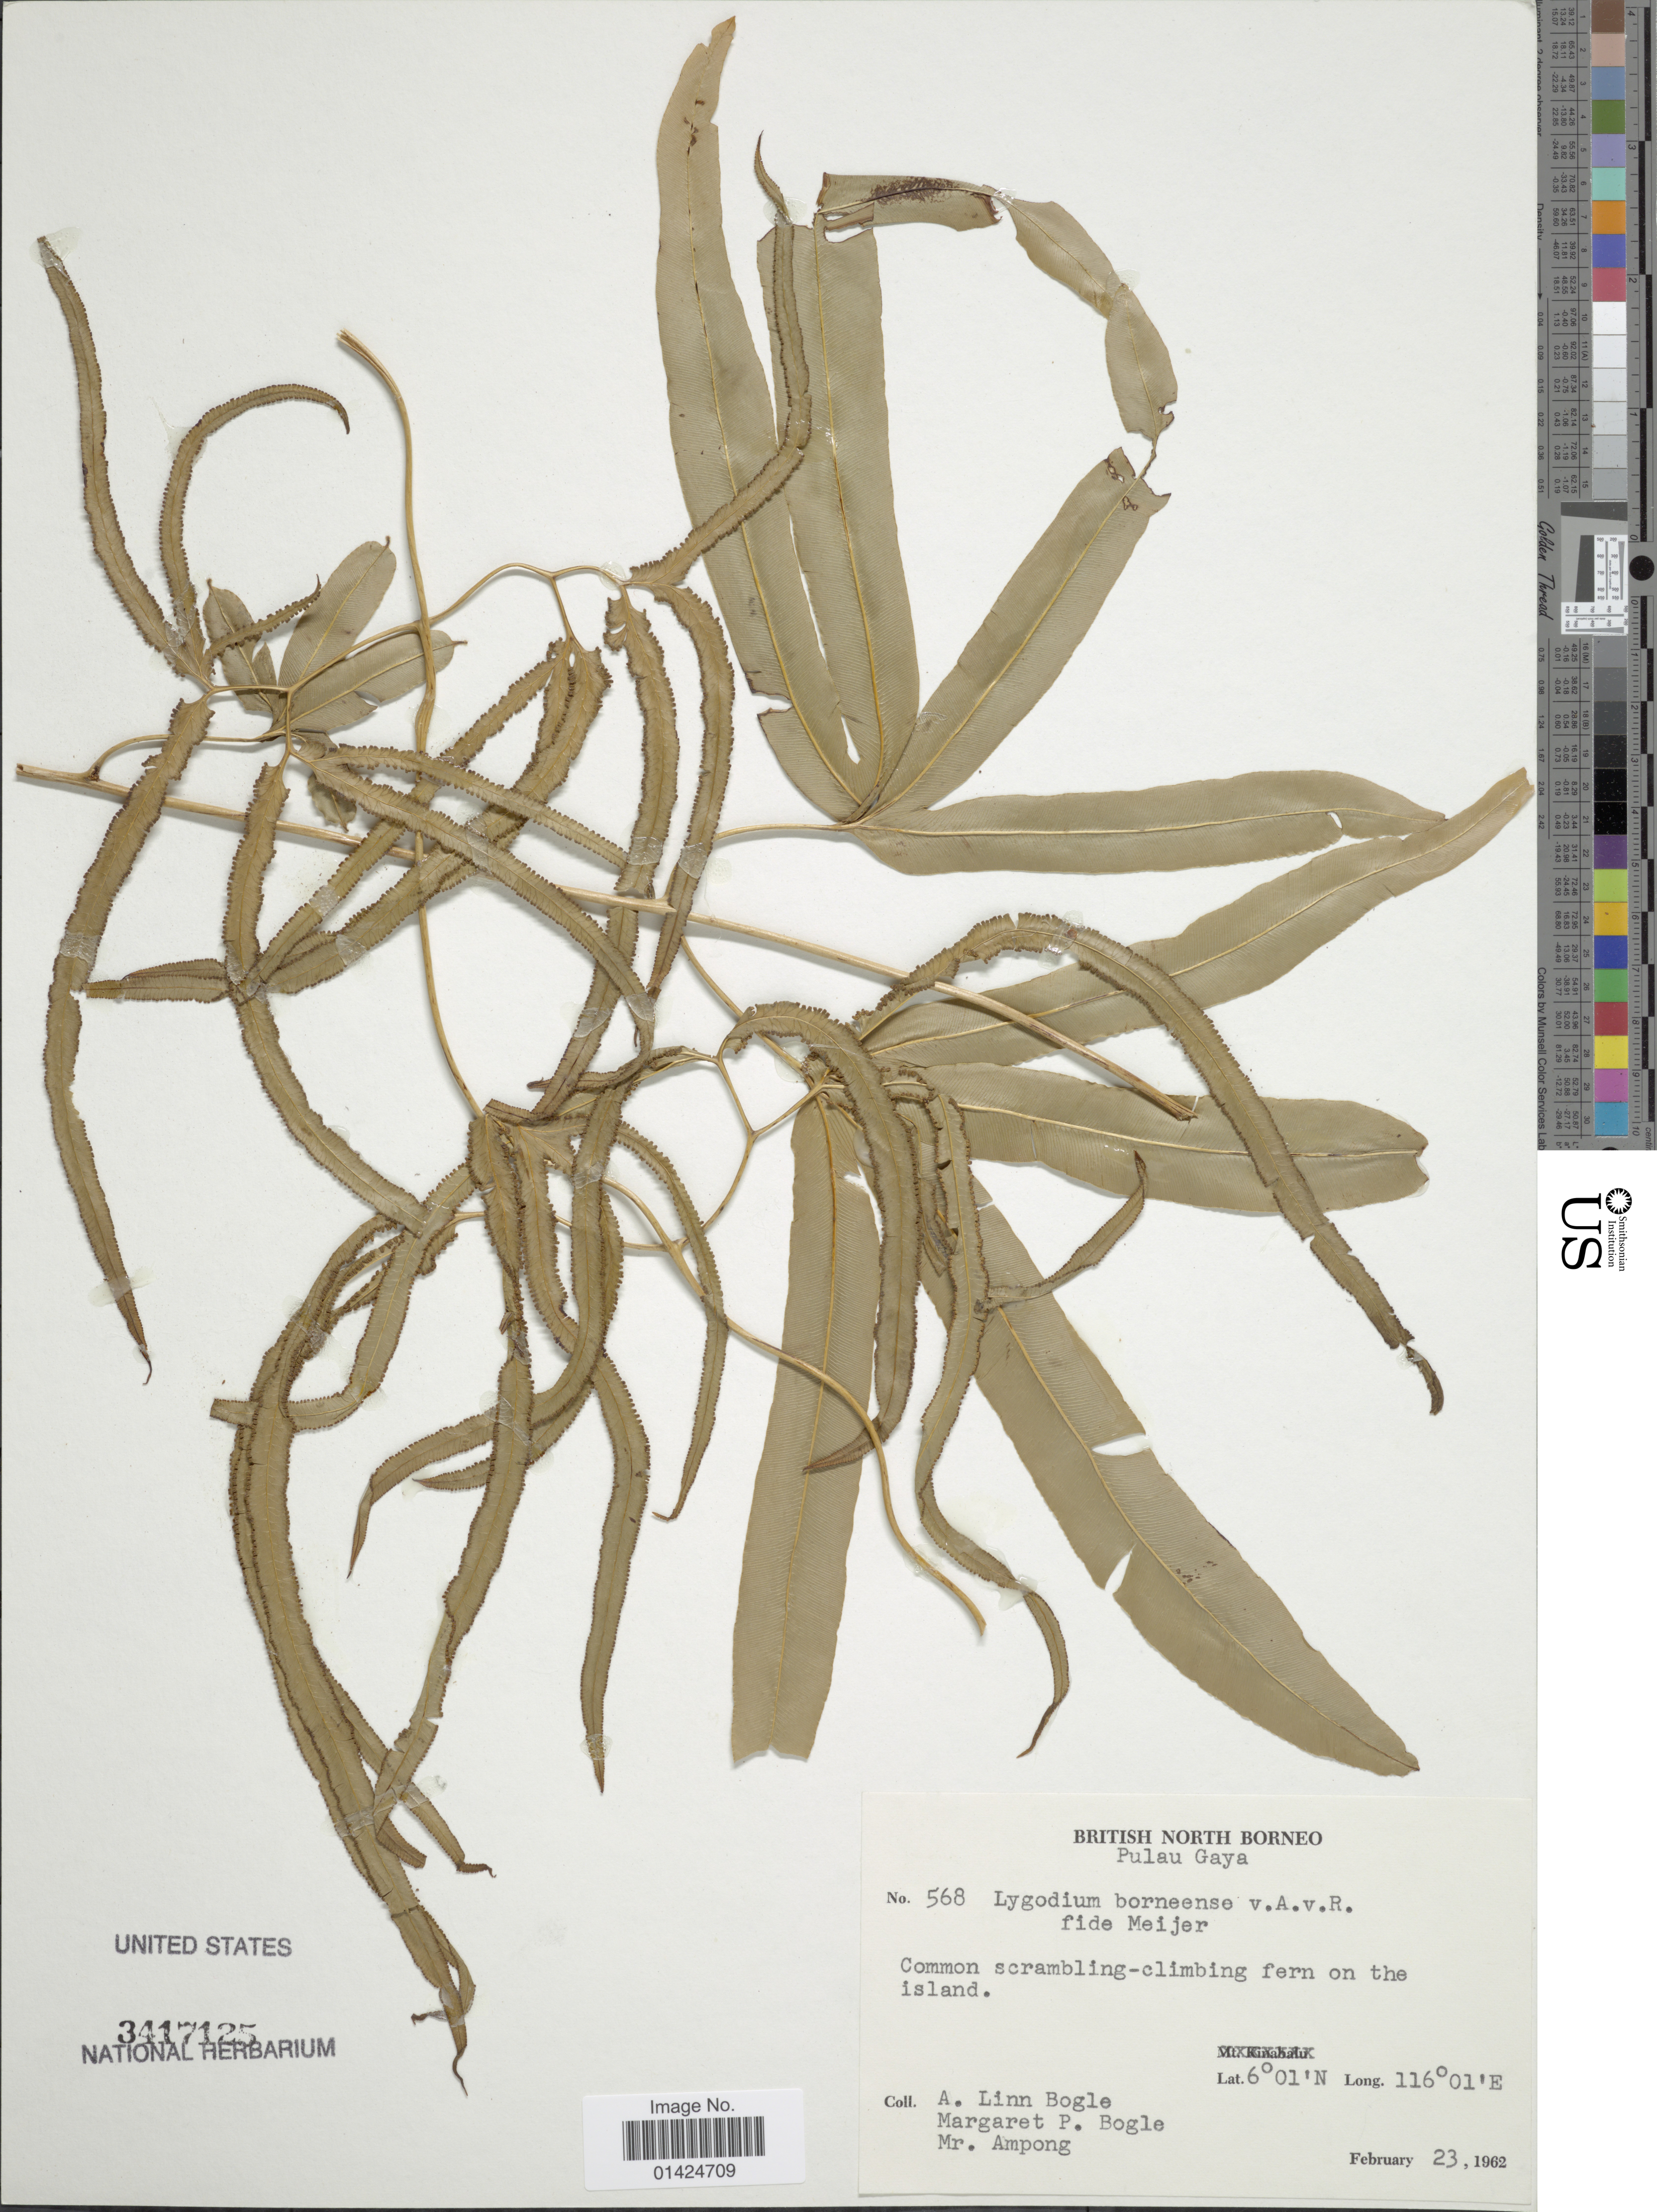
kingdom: Plantae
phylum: Tracheophyta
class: Polypodiopsida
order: Schizaeales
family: Lygodiaceae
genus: Lygodium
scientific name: Lygodium circinnatum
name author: (Burm.) Sw.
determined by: Pelosi, Jessie A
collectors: Bogle, A.L., M. Bogle & Mr. Ampong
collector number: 568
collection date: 1962-02-23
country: Malaysia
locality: British North Borneo. Pulau Gaya.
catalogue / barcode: US 3417125